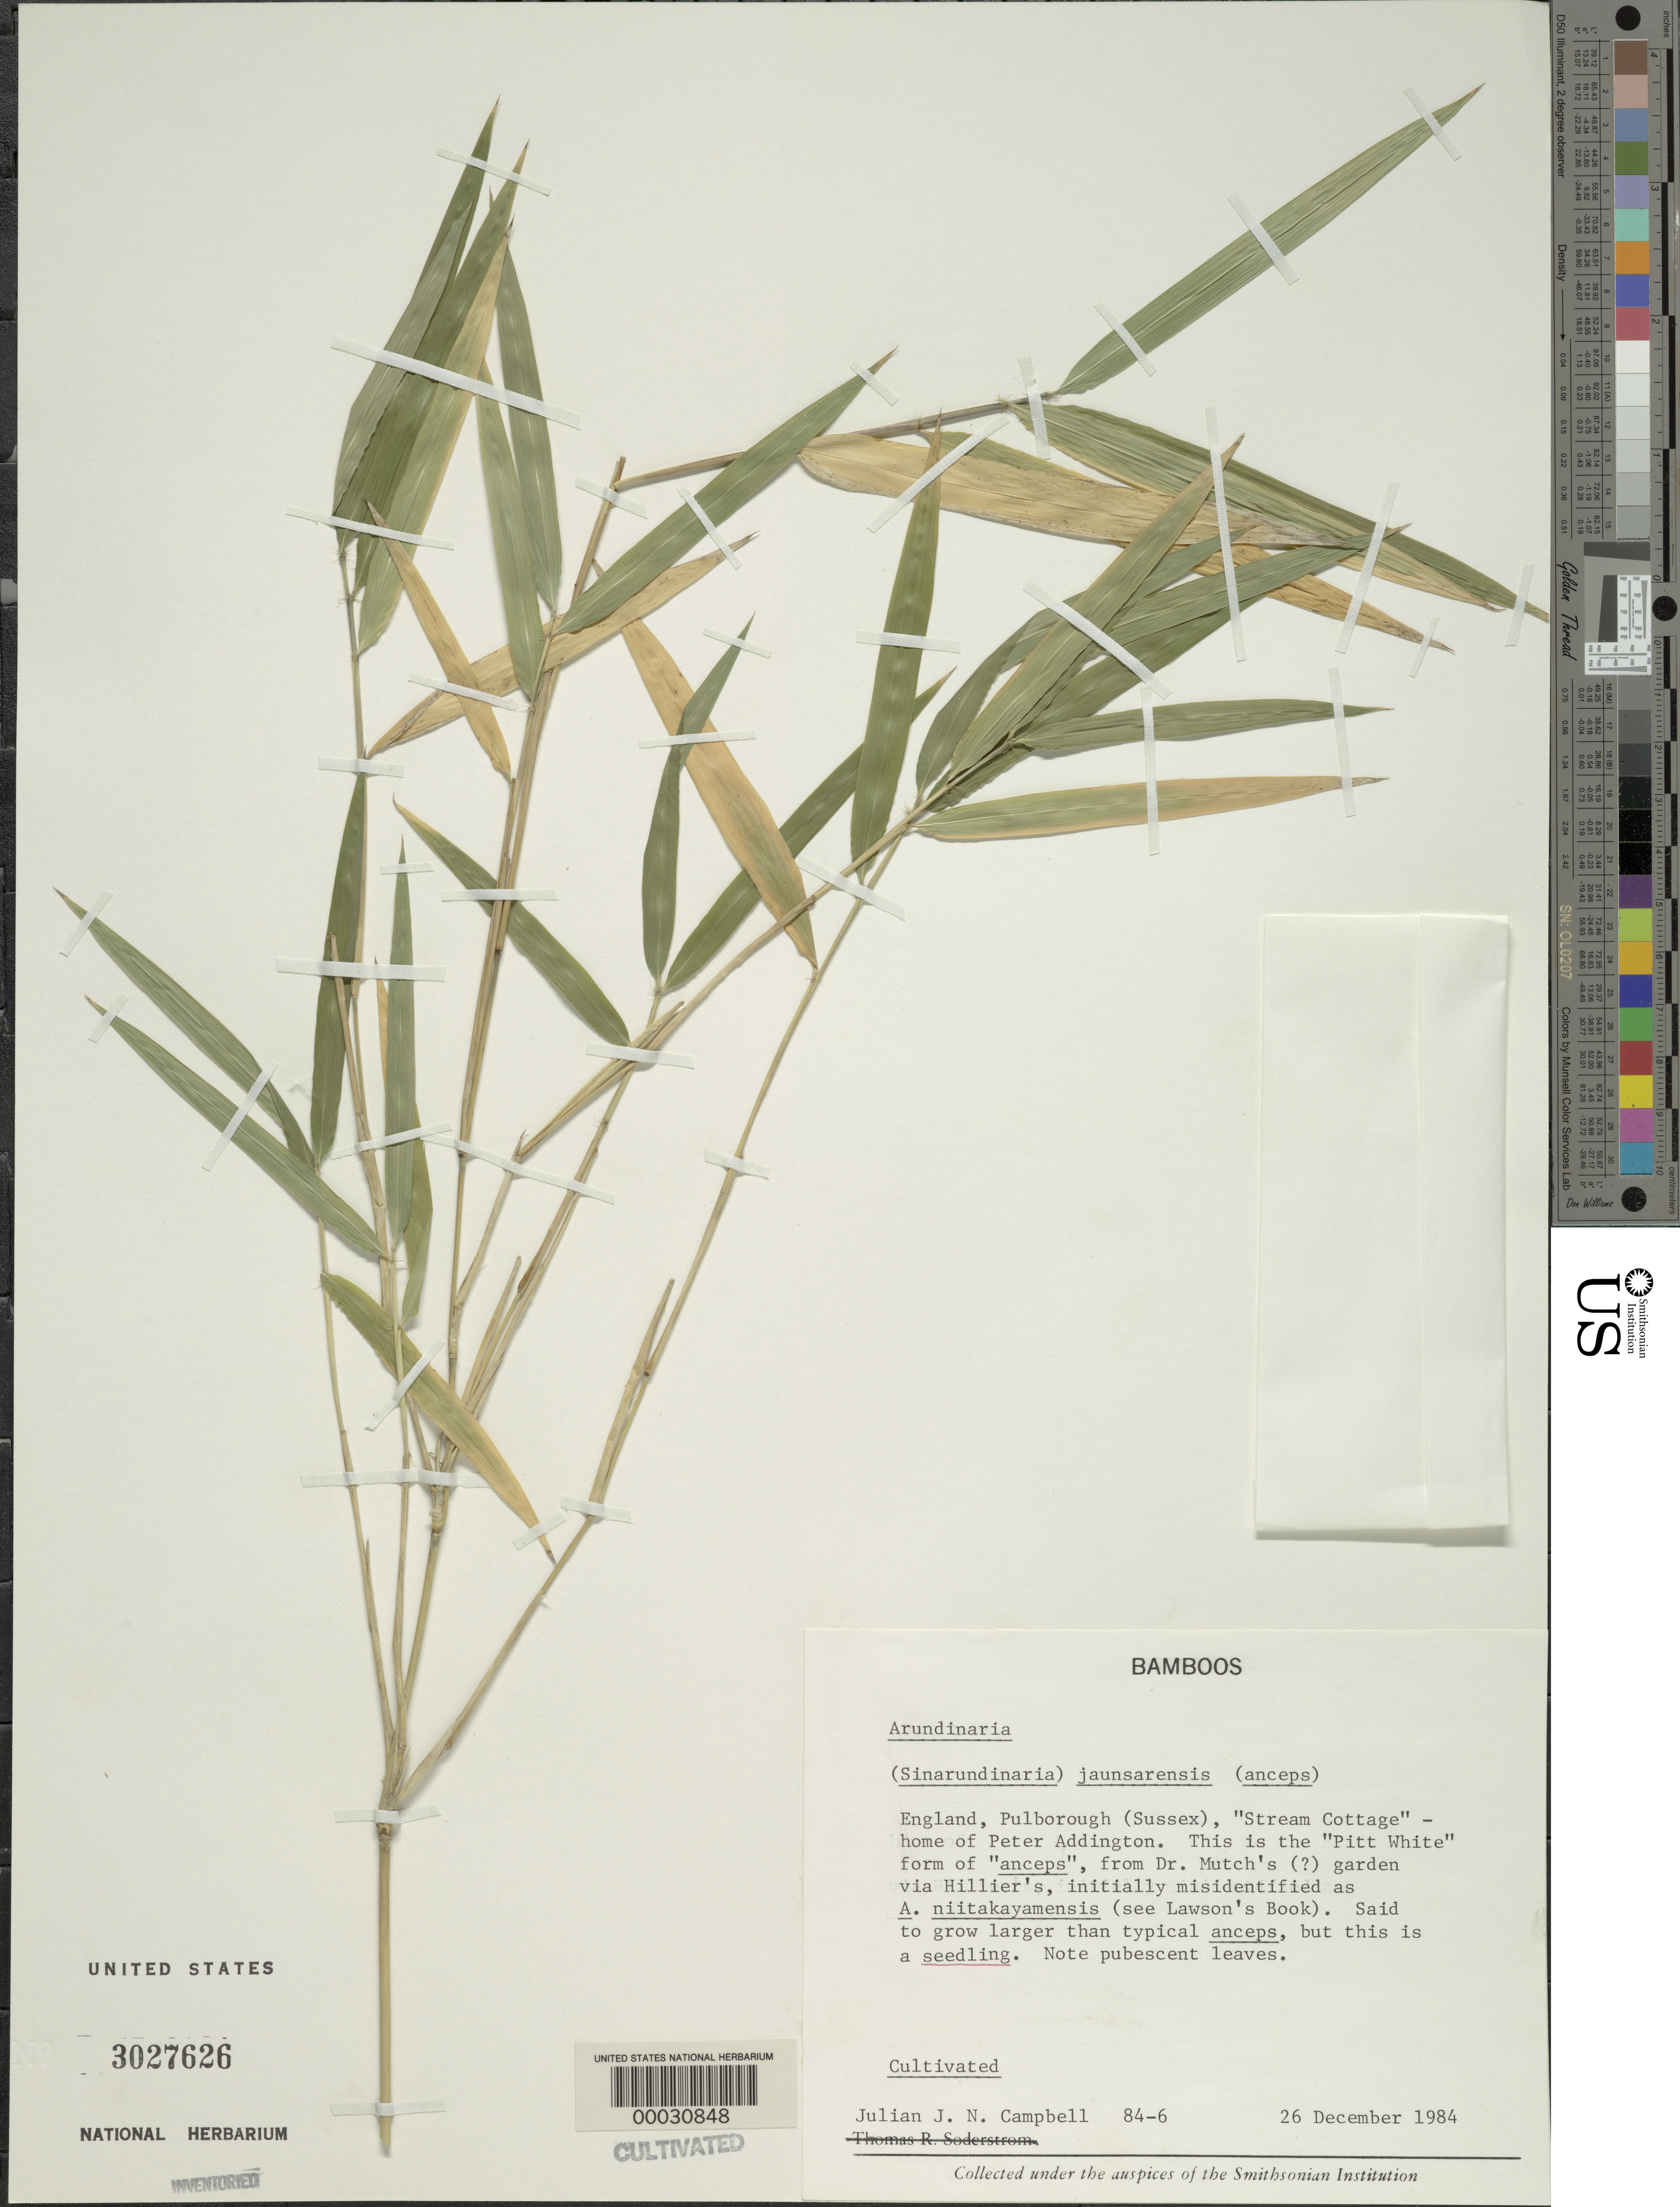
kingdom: Plantae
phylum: Tracheophyta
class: Liliopsida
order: Poales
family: Poaceae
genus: Arundinaria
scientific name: Arundinaria sp.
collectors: J. E. Campbell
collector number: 84-6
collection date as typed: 26 Dec 1984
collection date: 1984-12-26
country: United Kingdom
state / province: England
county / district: West Sussex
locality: Pulborough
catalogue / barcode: US 3027626